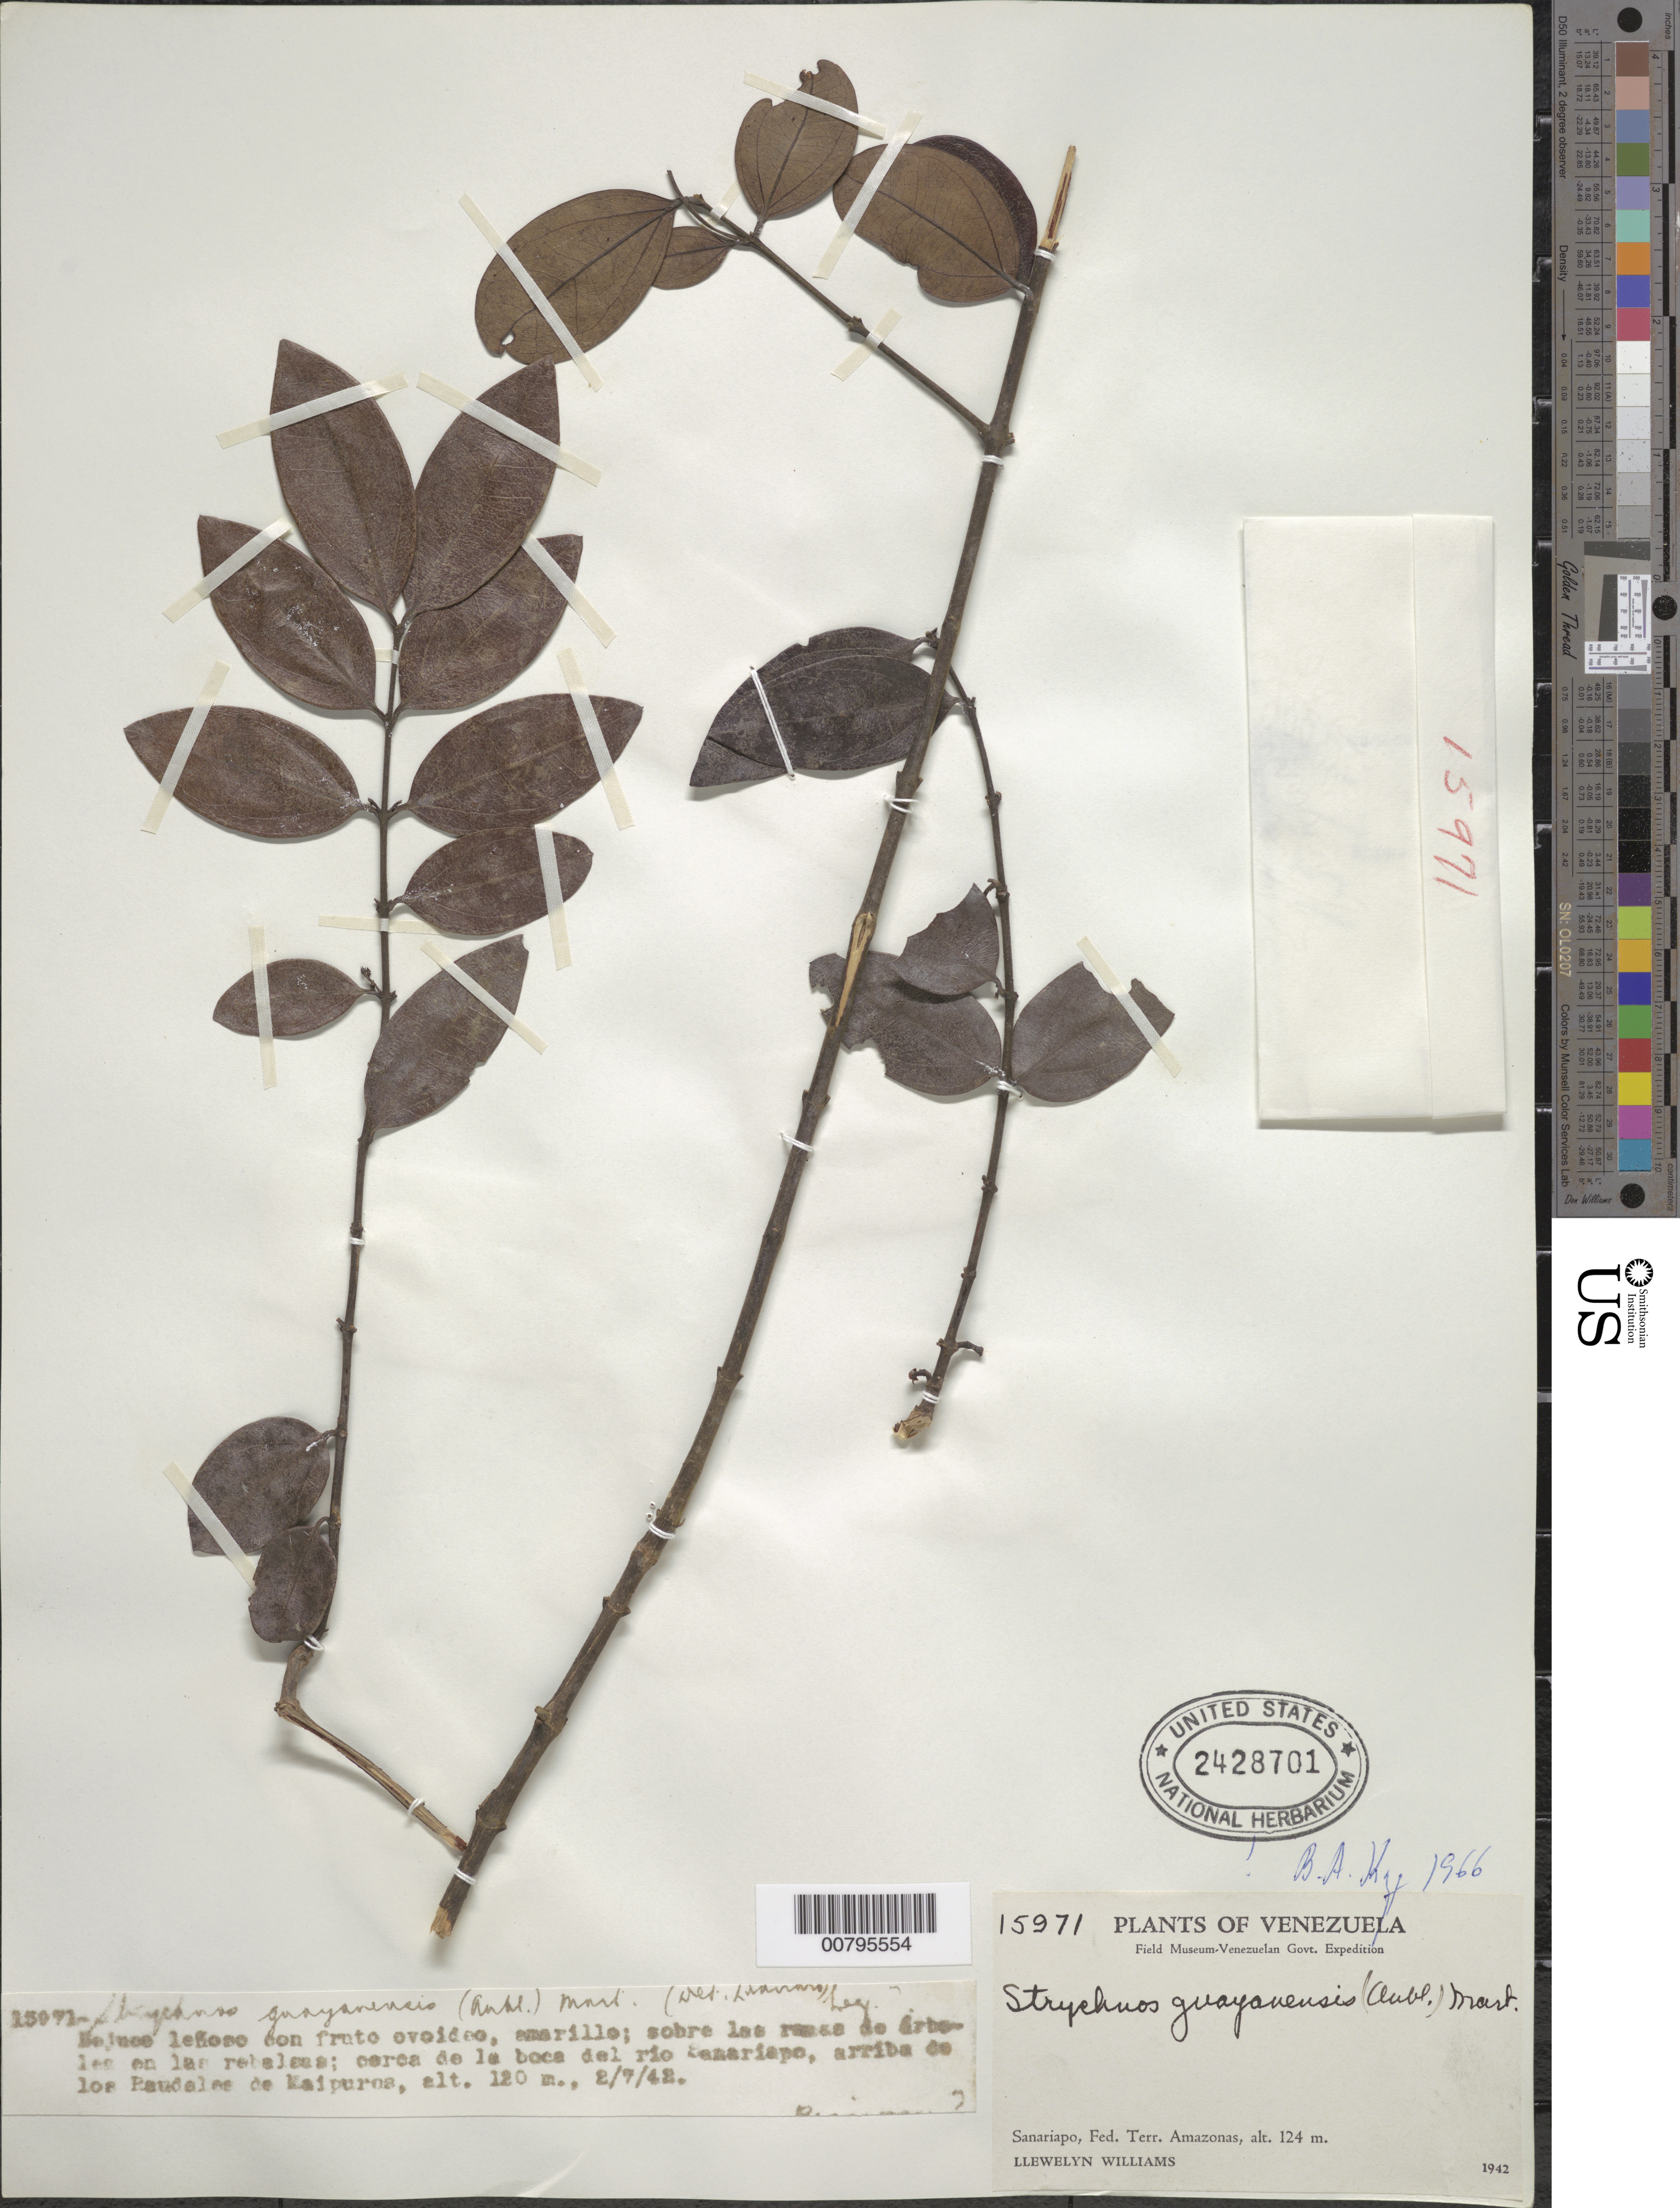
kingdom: Plantae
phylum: Tracheophyta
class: Magnoliopsida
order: Gentianales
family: Loganiaceae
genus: Strychnos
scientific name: Strychnos guianensis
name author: (Aubl.) Mart.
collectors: Ll. Williams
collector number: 15971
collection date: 1942-07-02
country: Venezuela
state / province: Amazonas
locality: Sanariapo, Fed. Terr. Amazonas. Cerca de la boca del rio Sanariapo, arriba de los Raudales de Maipures.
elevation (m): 120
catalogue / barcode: US 2428701